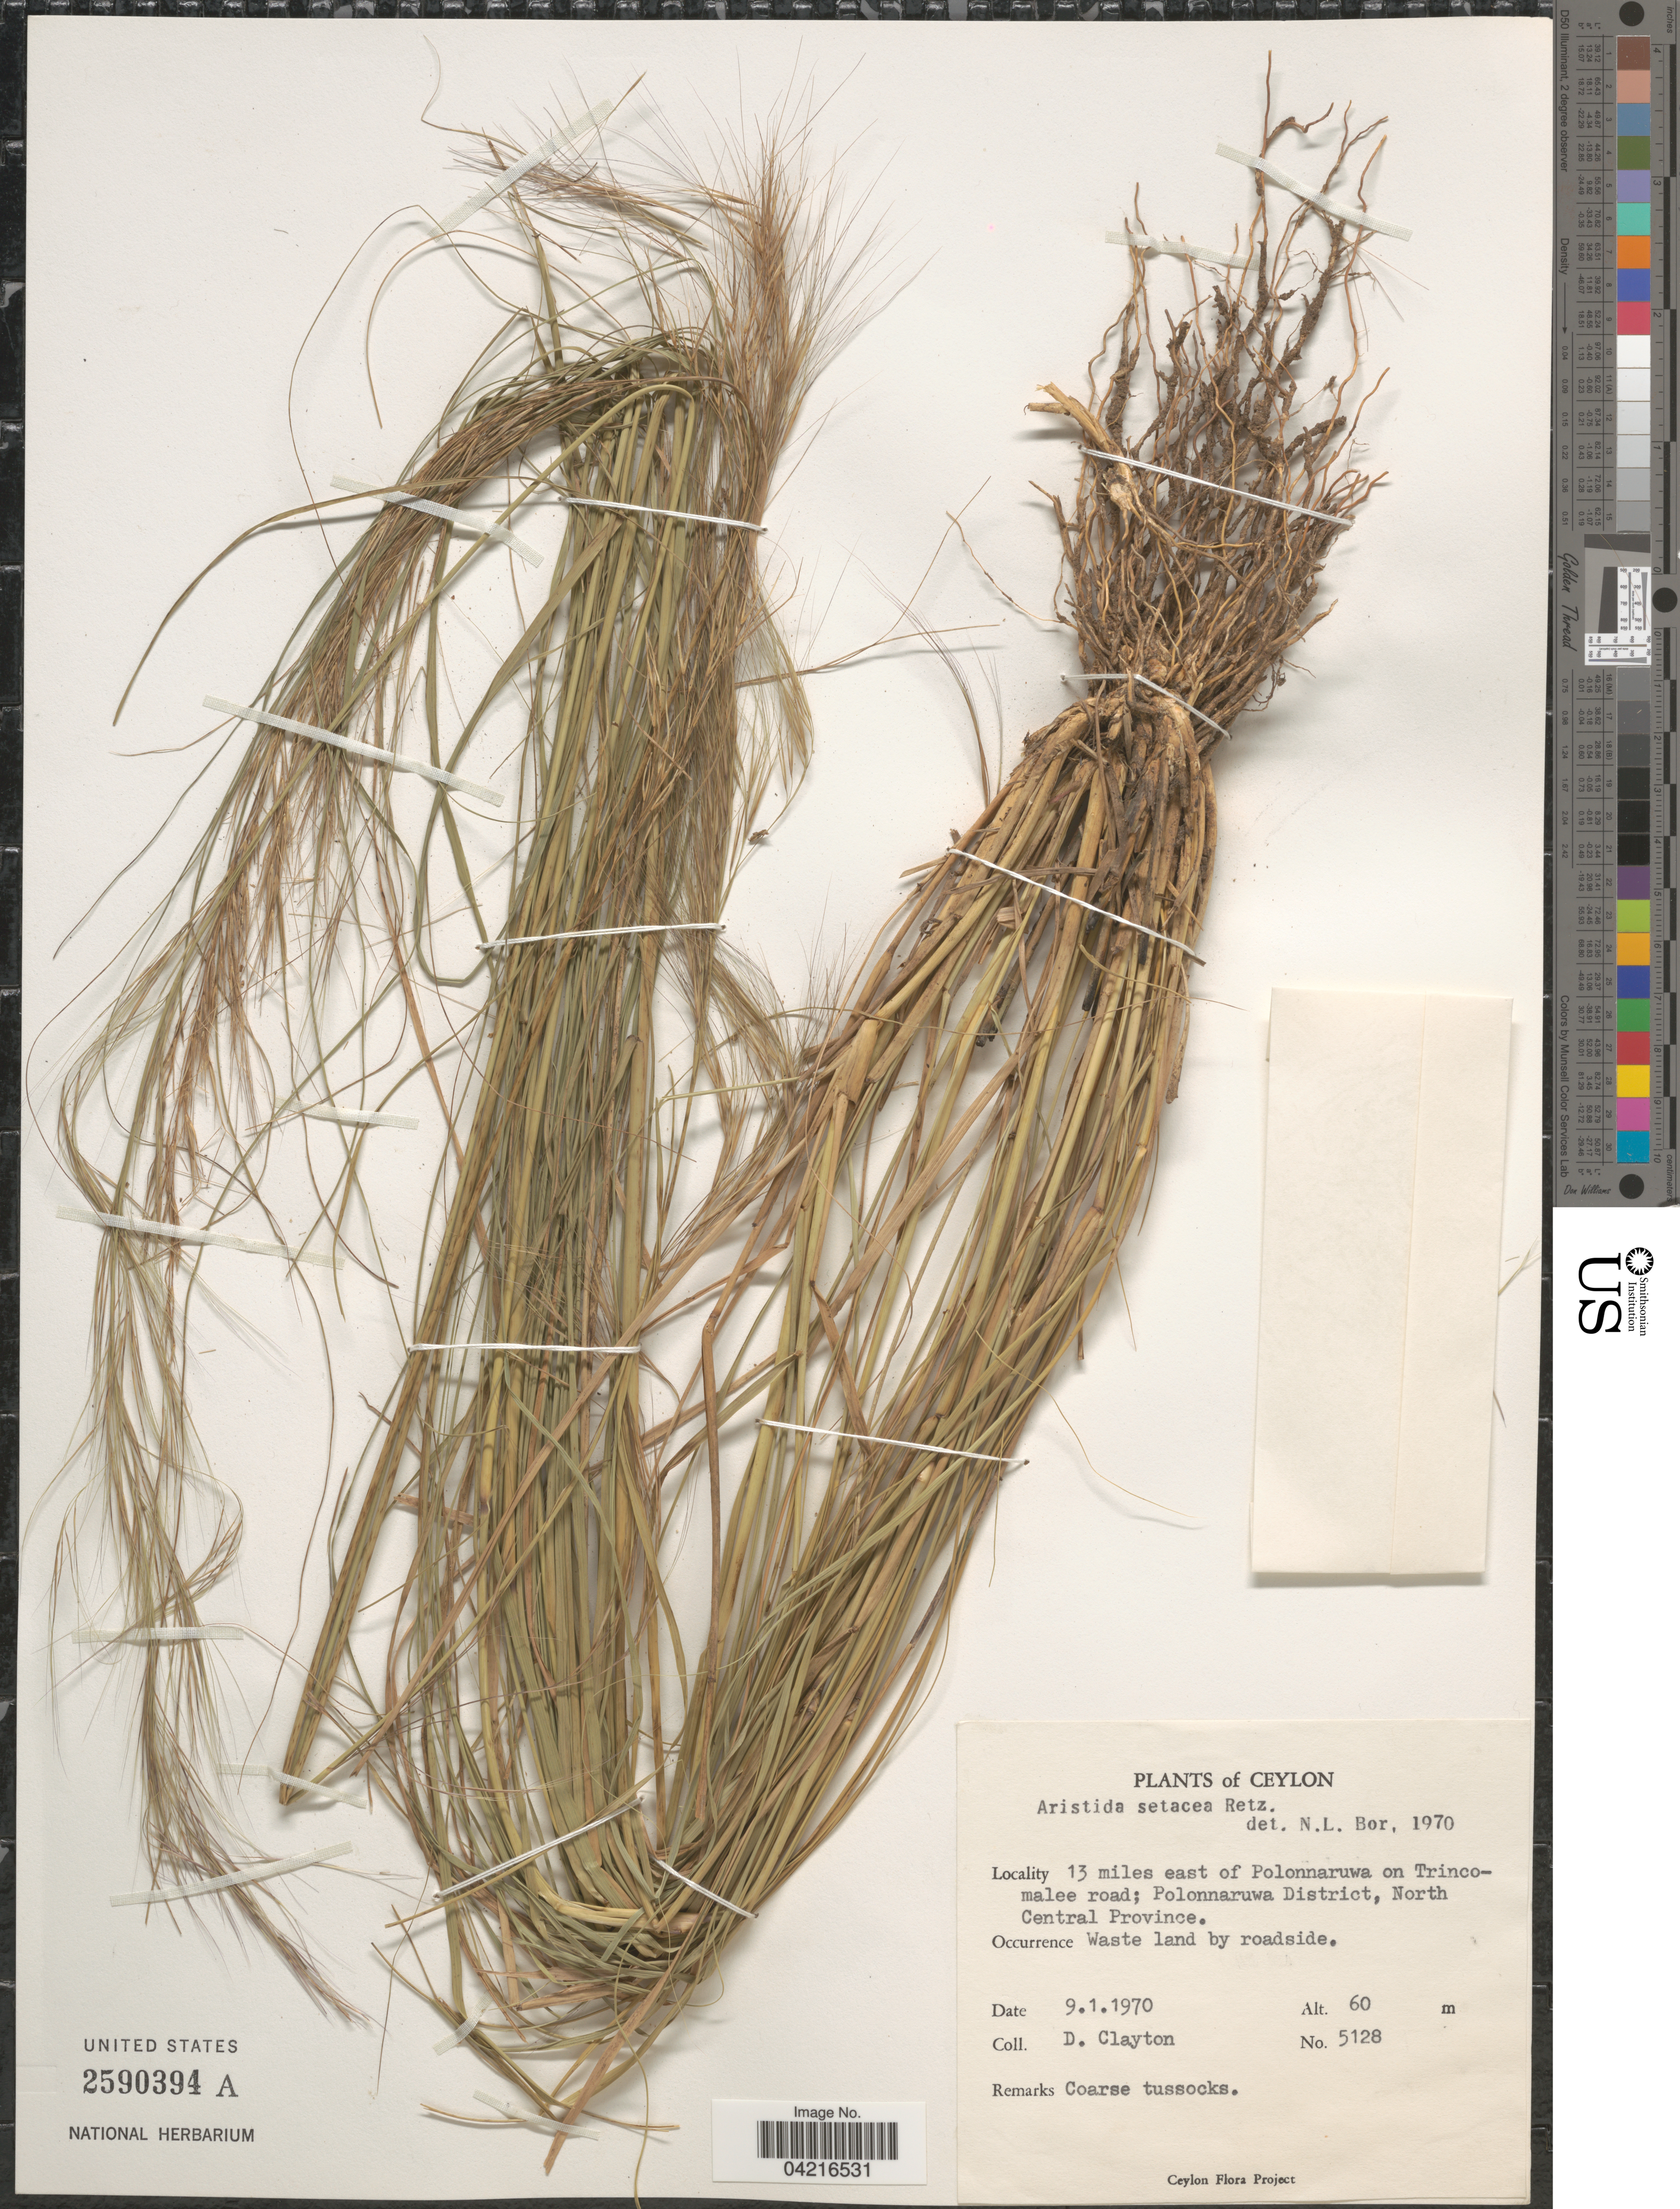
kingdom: Plantae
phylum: Tracheophyta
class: Liliopsida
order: Poales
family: Poaceae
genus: Aristida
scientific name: Aristida setacea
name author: Retz.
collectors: D. Clayton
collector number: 5128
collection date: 1970-01-09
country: Sri Lanka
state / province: North Central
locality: Ceylon. 13 miles east of Polonnaruwa on Trincomalee road; Polonnaruwa District.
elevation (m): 60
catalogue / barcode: US 2590394A